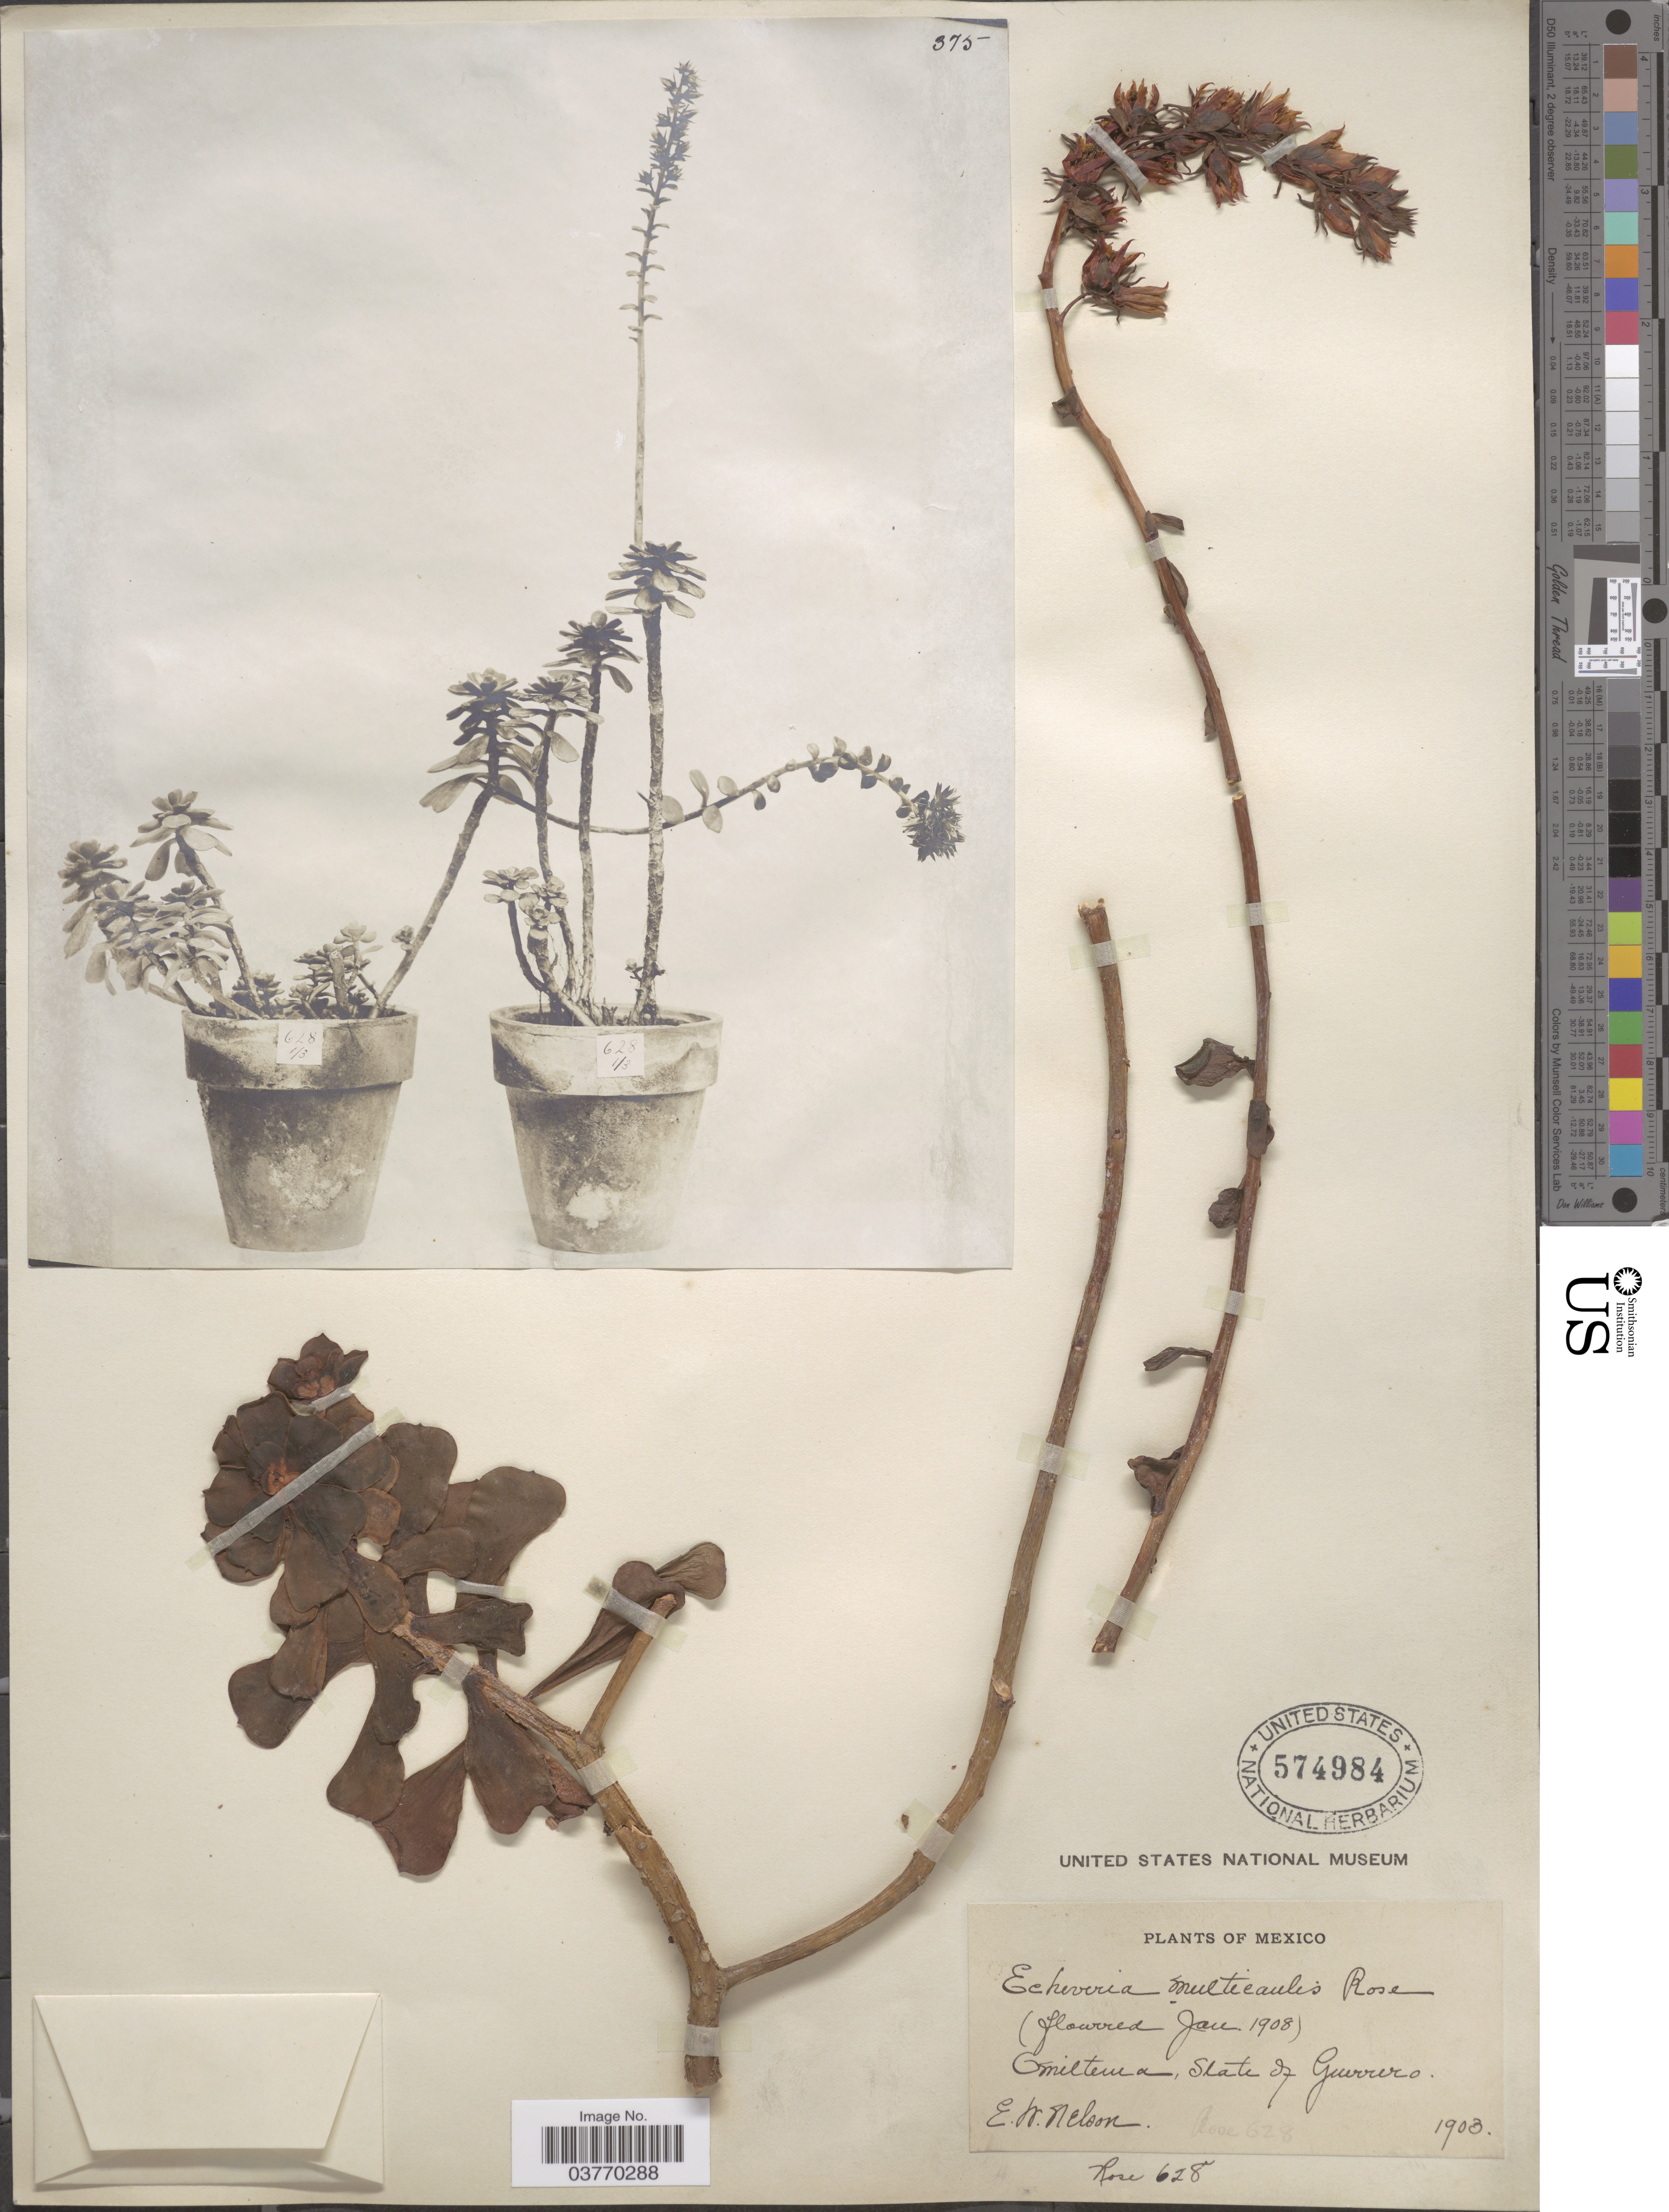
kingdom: Plantae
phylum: Tracheophyta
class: Magnoliopsida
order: Saxifragales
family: Crassulaceae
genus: Echeveria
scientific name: Echeveria multicaulis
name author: Rose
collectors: E. W. Nelson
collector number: Rose628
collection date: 1903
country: Mexico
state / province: Guerrero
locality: Omiltema.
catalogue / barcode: US 574984